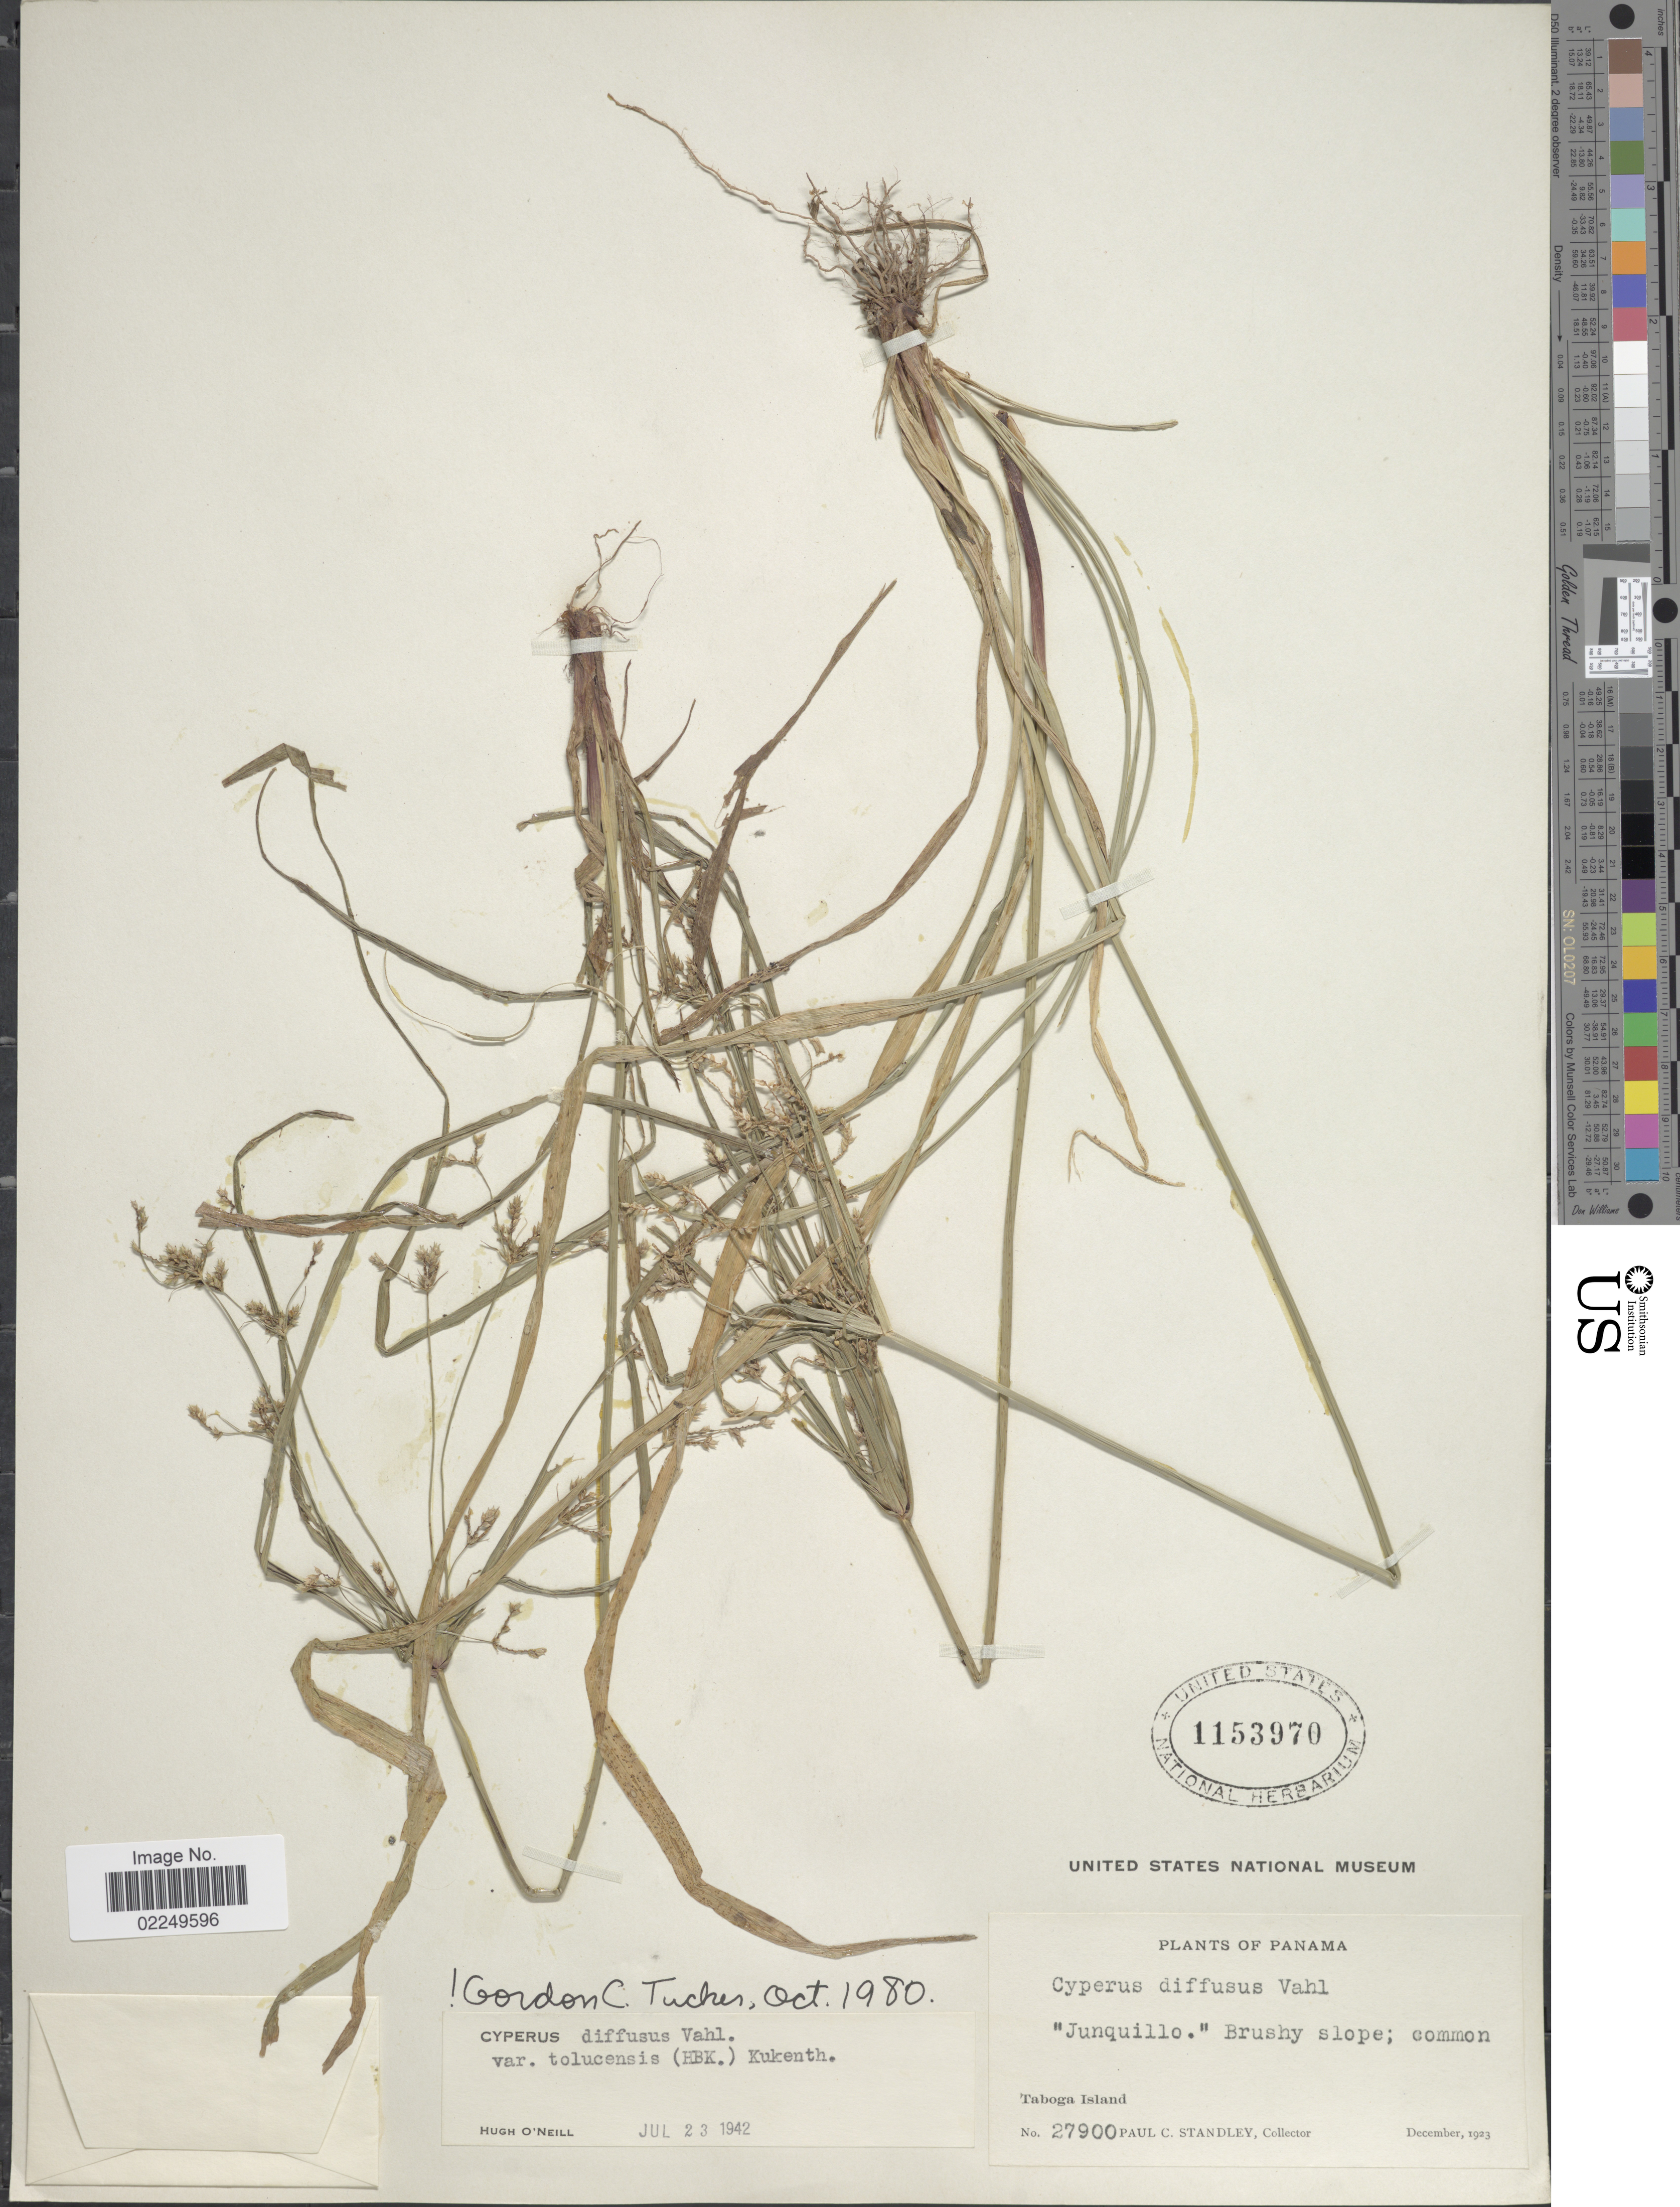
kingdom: Plantae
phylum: Tracheophyta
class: Liliopsida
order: Poales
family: Cyperaceae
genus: Cyperus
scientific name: Cyperus laxus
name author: Lam.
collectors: P. C. Standley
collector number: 27900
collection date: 1923-12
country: Panama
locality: Taboga Island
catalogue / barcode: US 1153970